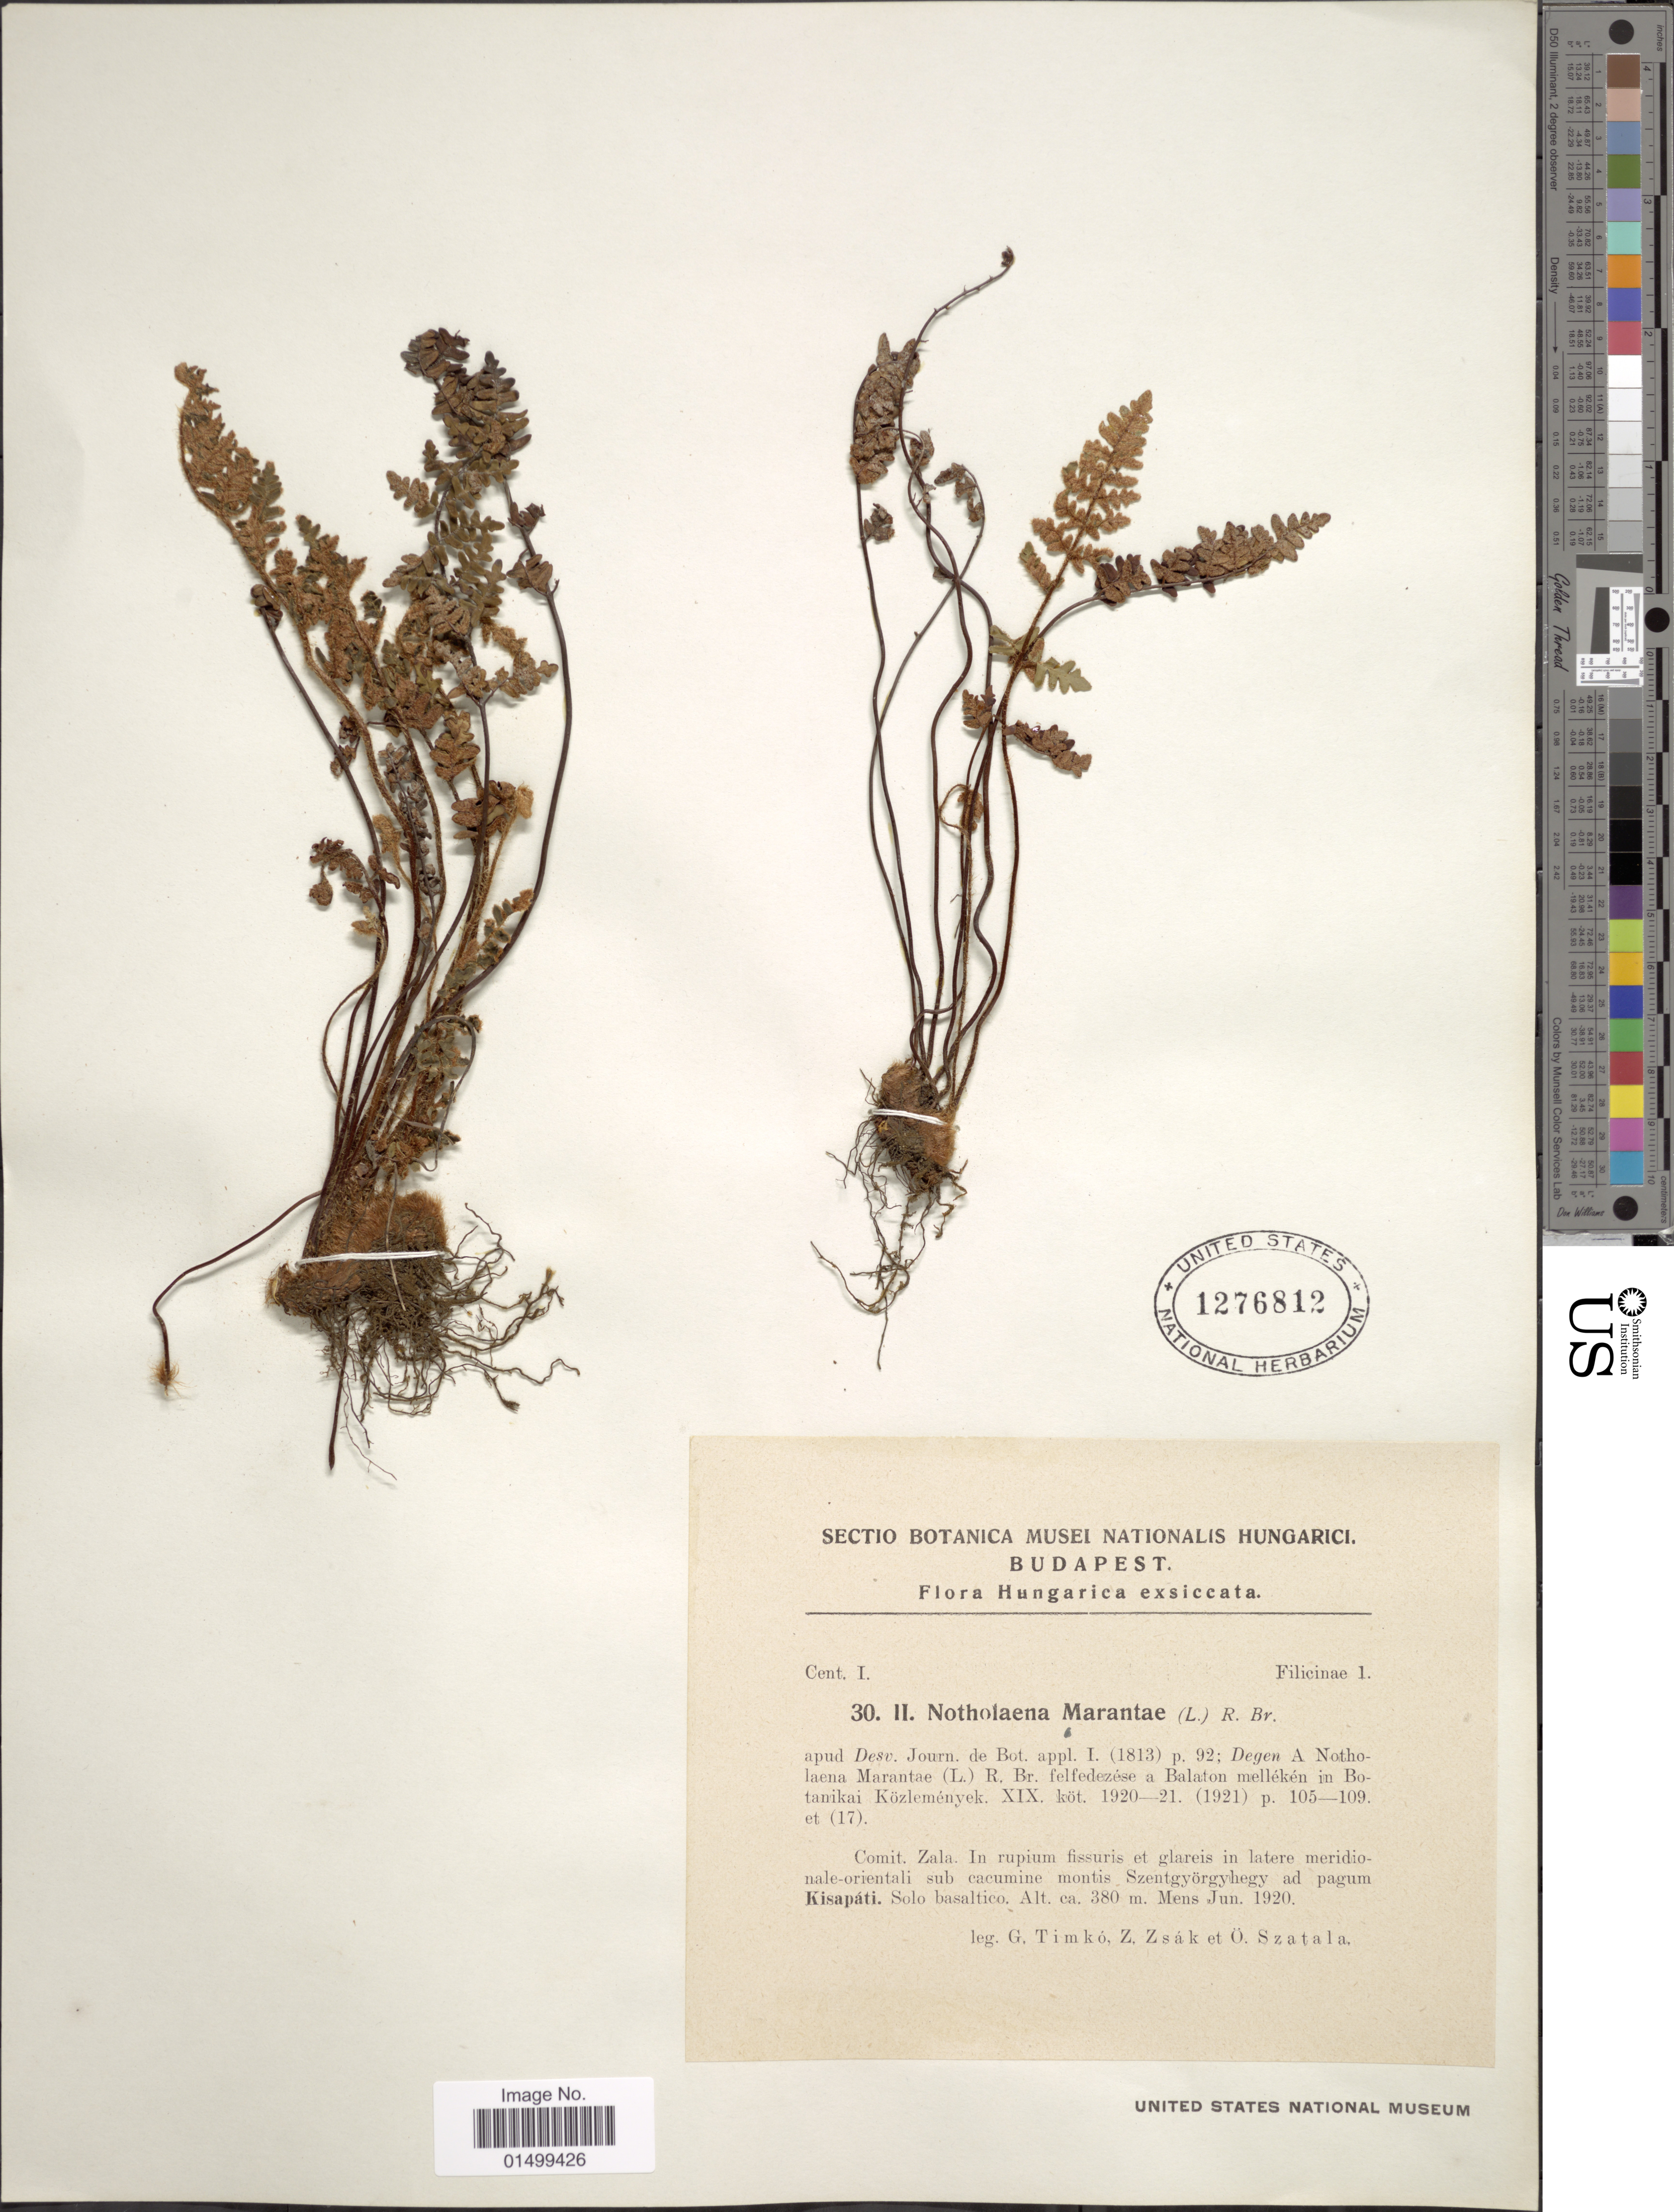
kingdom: Plantae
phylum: Tracheophyta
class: Polypodiopsida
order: Polypodiales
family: Pteridaceae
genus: Cheilanthes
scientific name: Cheilanthes marantae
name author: Domin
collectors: G. Timko, Z. Zsak & Ö. Szatala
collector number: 30 *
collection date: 1920-06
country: Hungary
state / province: Zala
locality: In rupium fissuris et glareis in latere meridionale- orientali sub cacumne montis Szentgyorgyhegy ad pagum Kisapati.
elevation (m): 380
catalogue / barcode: US 1276812